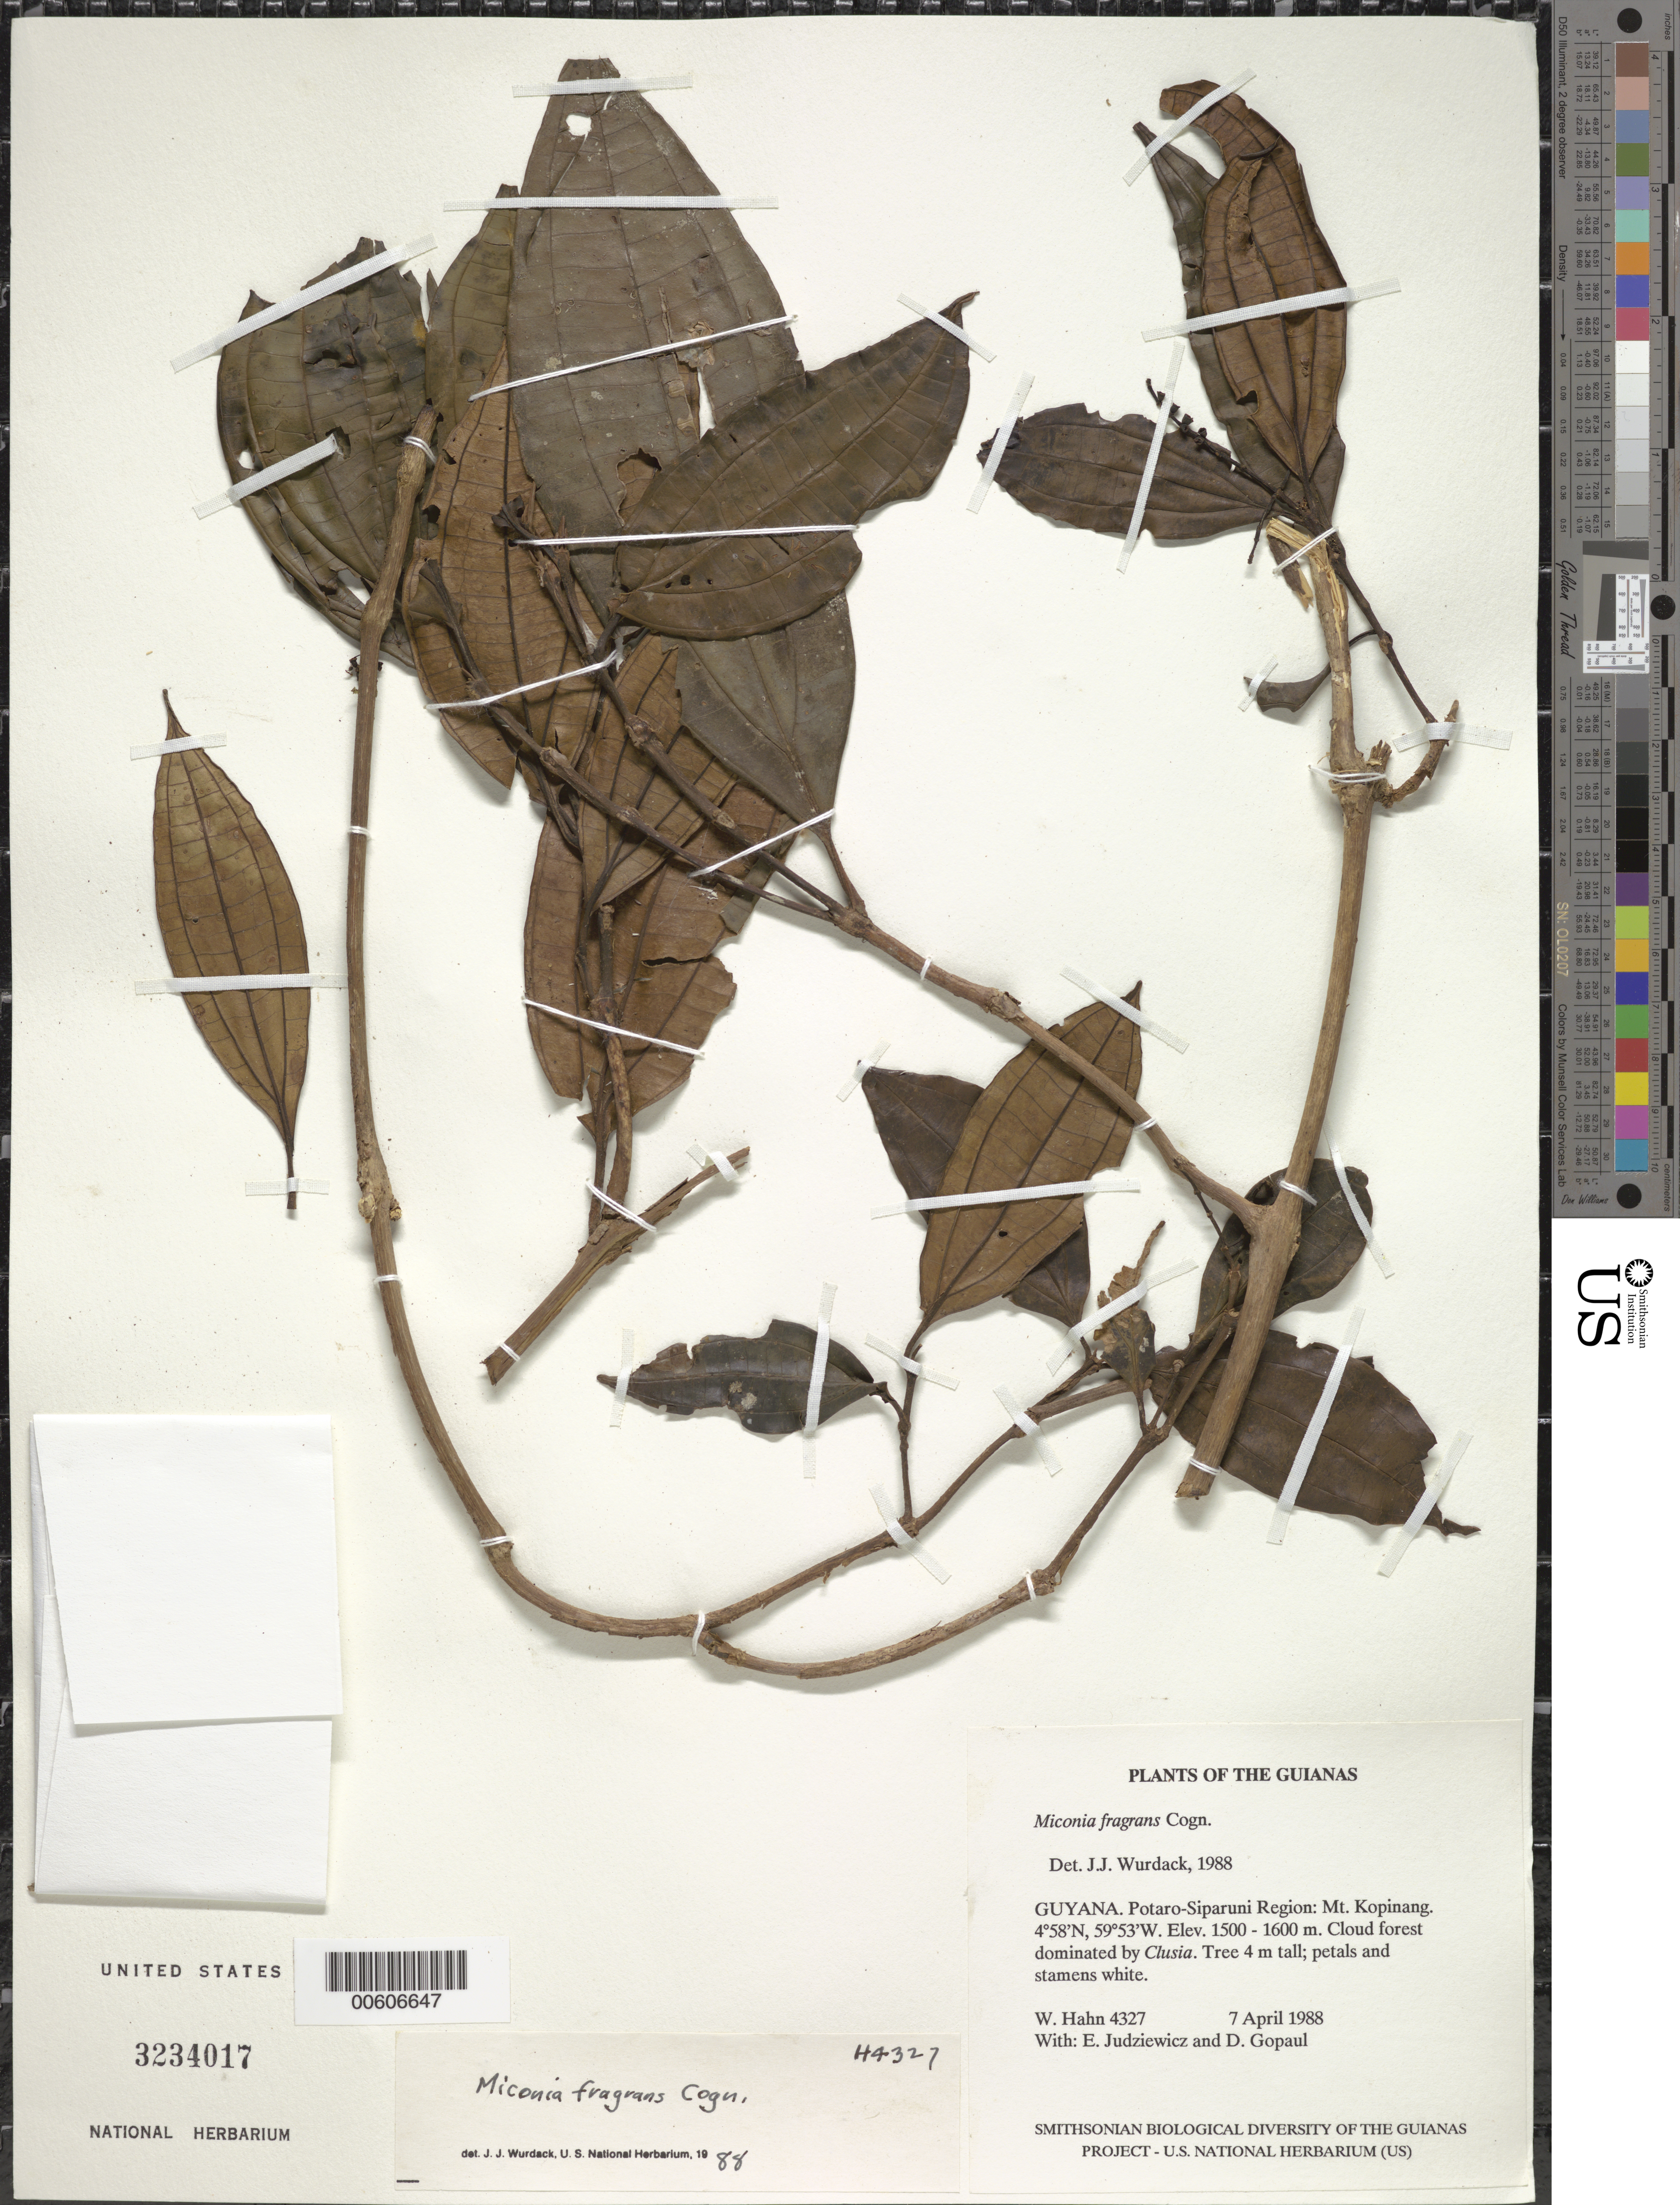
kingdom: Plantae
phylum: Tracheophyta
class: Magnoliopsida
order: Myrtales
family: Melastomataceae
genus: Miconia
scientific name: Miconia fragrans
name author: Cogn.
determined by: Wurdack, John J., (US), US (UNITED STATES)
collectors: W. Hahn, E. J. Judziewicz & D. Gopaul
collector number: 4327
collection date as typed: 7 April 1988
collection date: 1988-04-07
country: Guyana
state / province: Potaro-Siparuni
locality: Mt. Kopinang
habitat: Cloud forest dominated by Clusia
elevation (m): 1500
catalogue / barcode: US 3234017